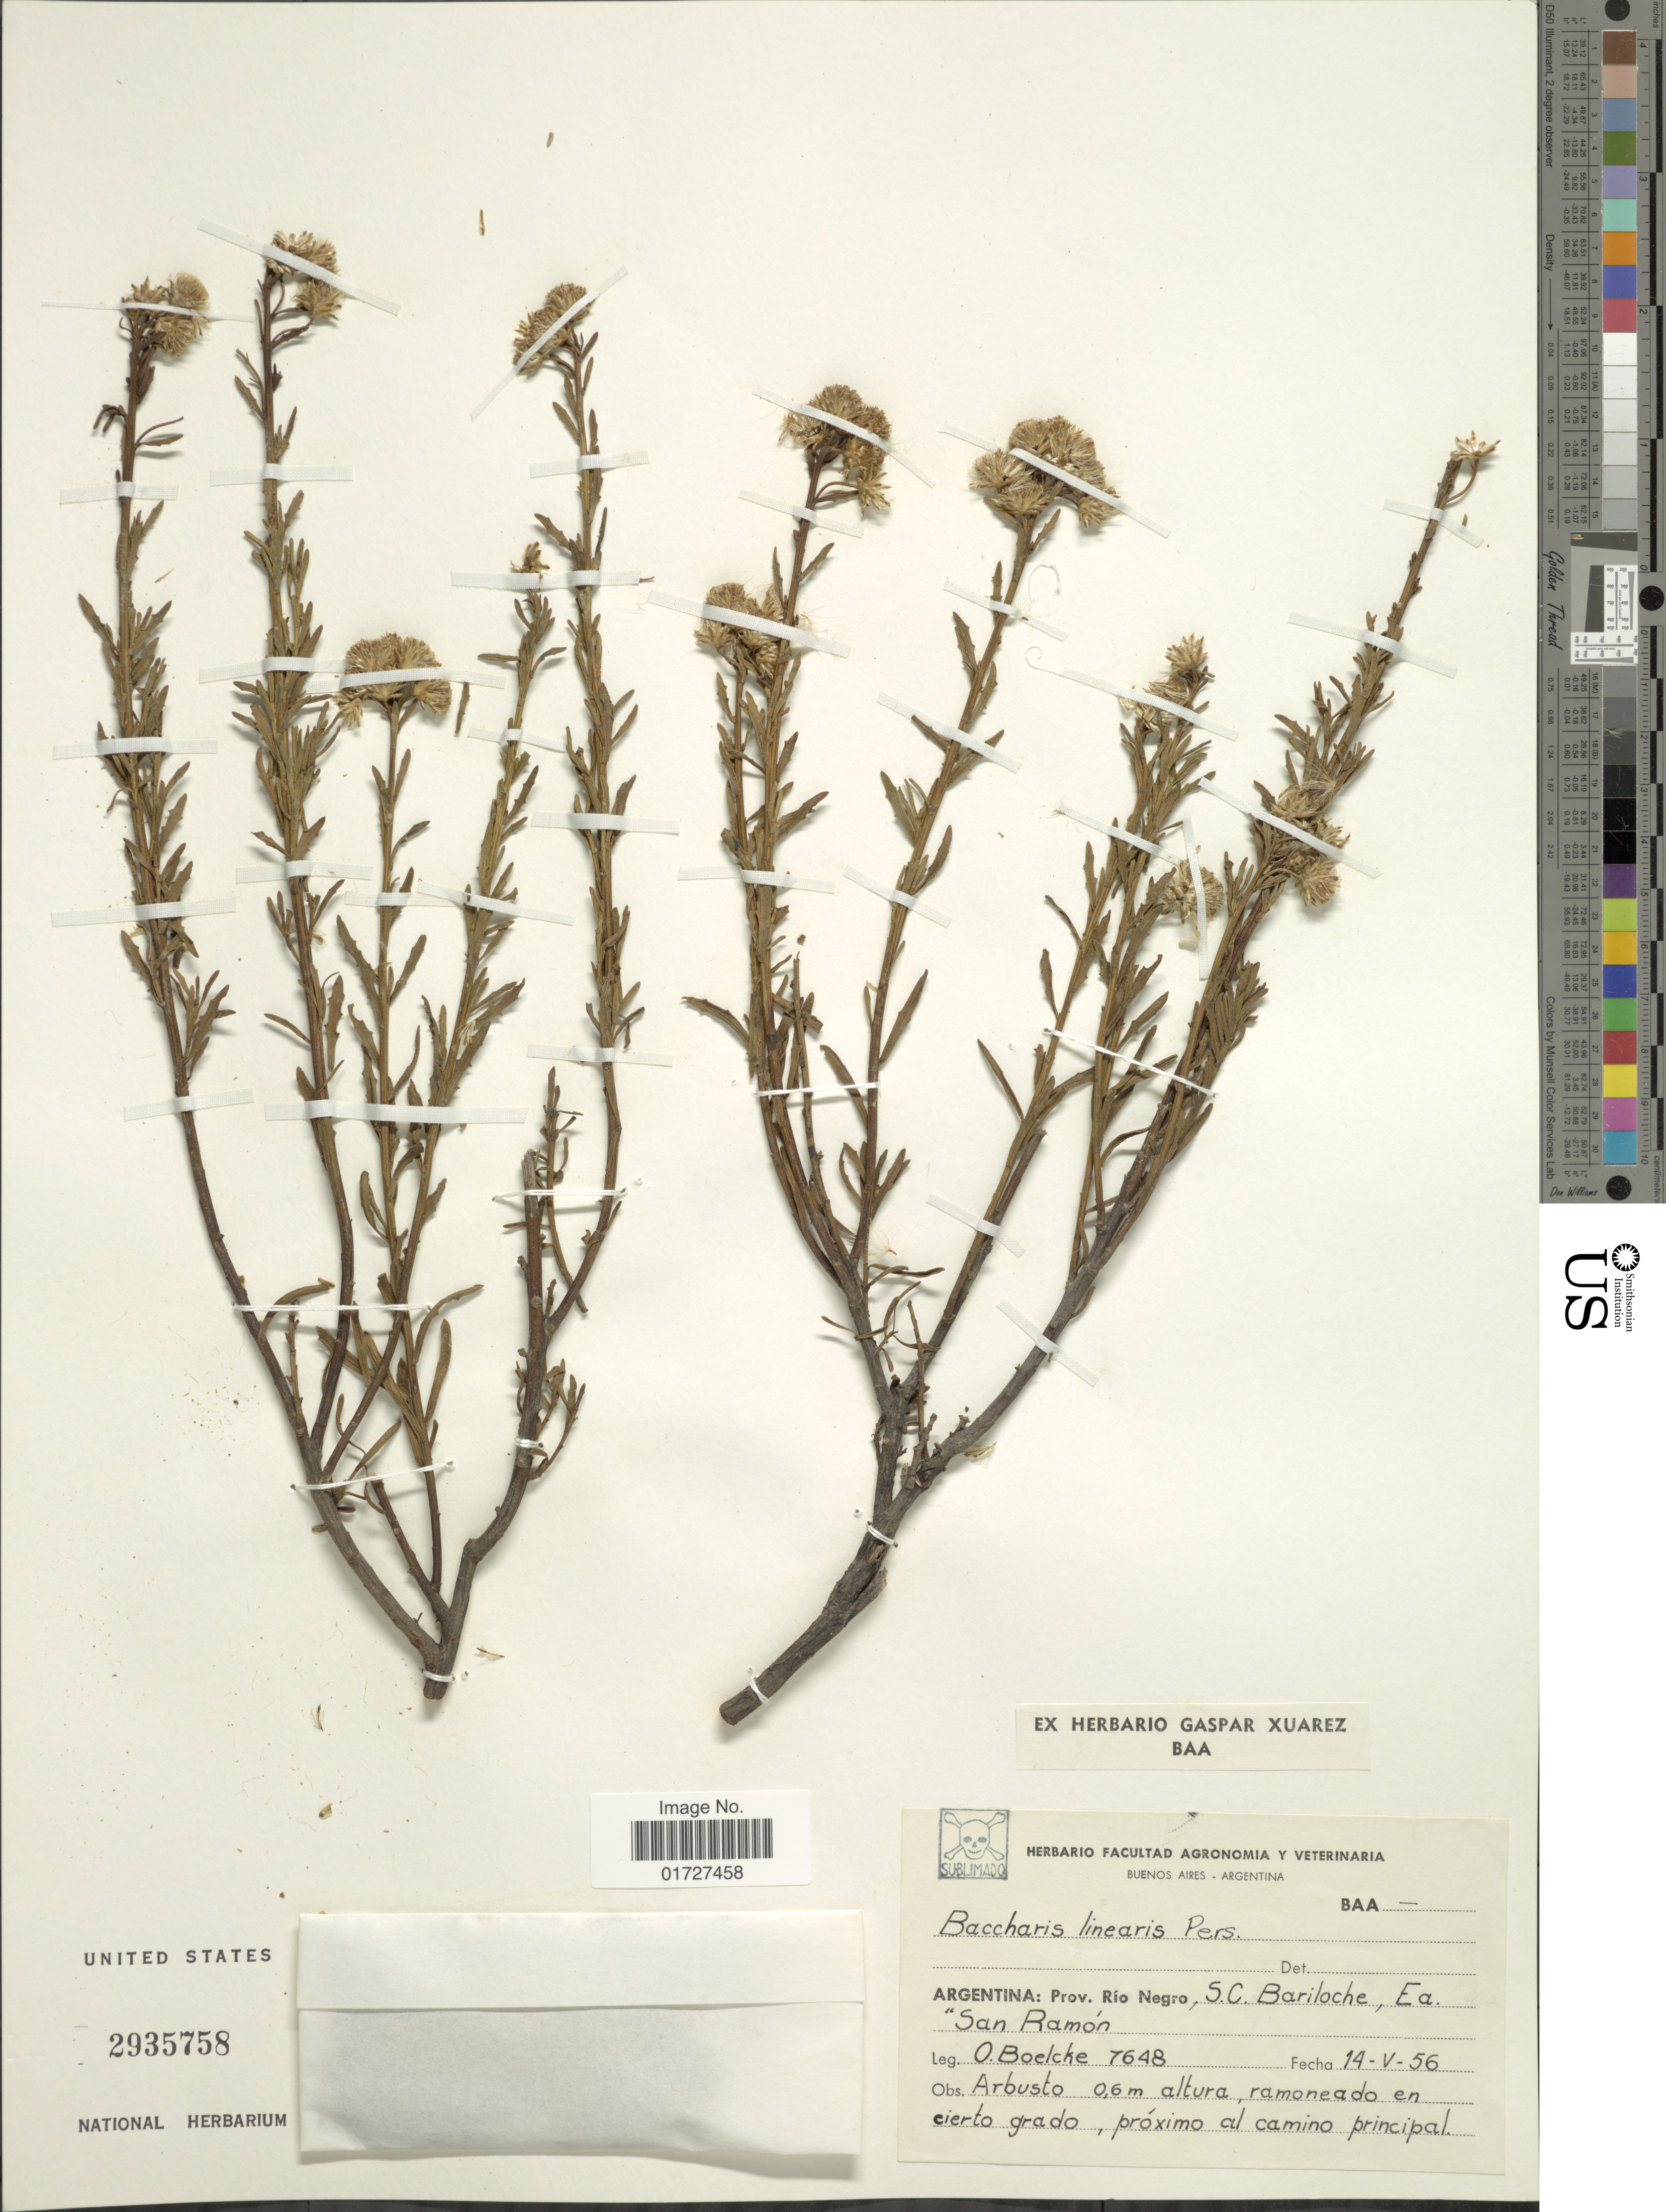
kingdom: Plantae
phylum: Tracheophyta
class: Magnoliopsida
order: Asterales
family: Asteraceae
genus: Baccharis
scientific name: Baccharis linearis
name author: (Ruiz & Pav.) Pers.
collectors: O. Boelcke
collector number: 7648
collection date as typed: Transcribed d/m/y: 14/5/56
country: Argentina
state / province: Rio Negro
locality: S.C. Bariloche, Ea. San Ramon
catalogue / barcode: US 2935758